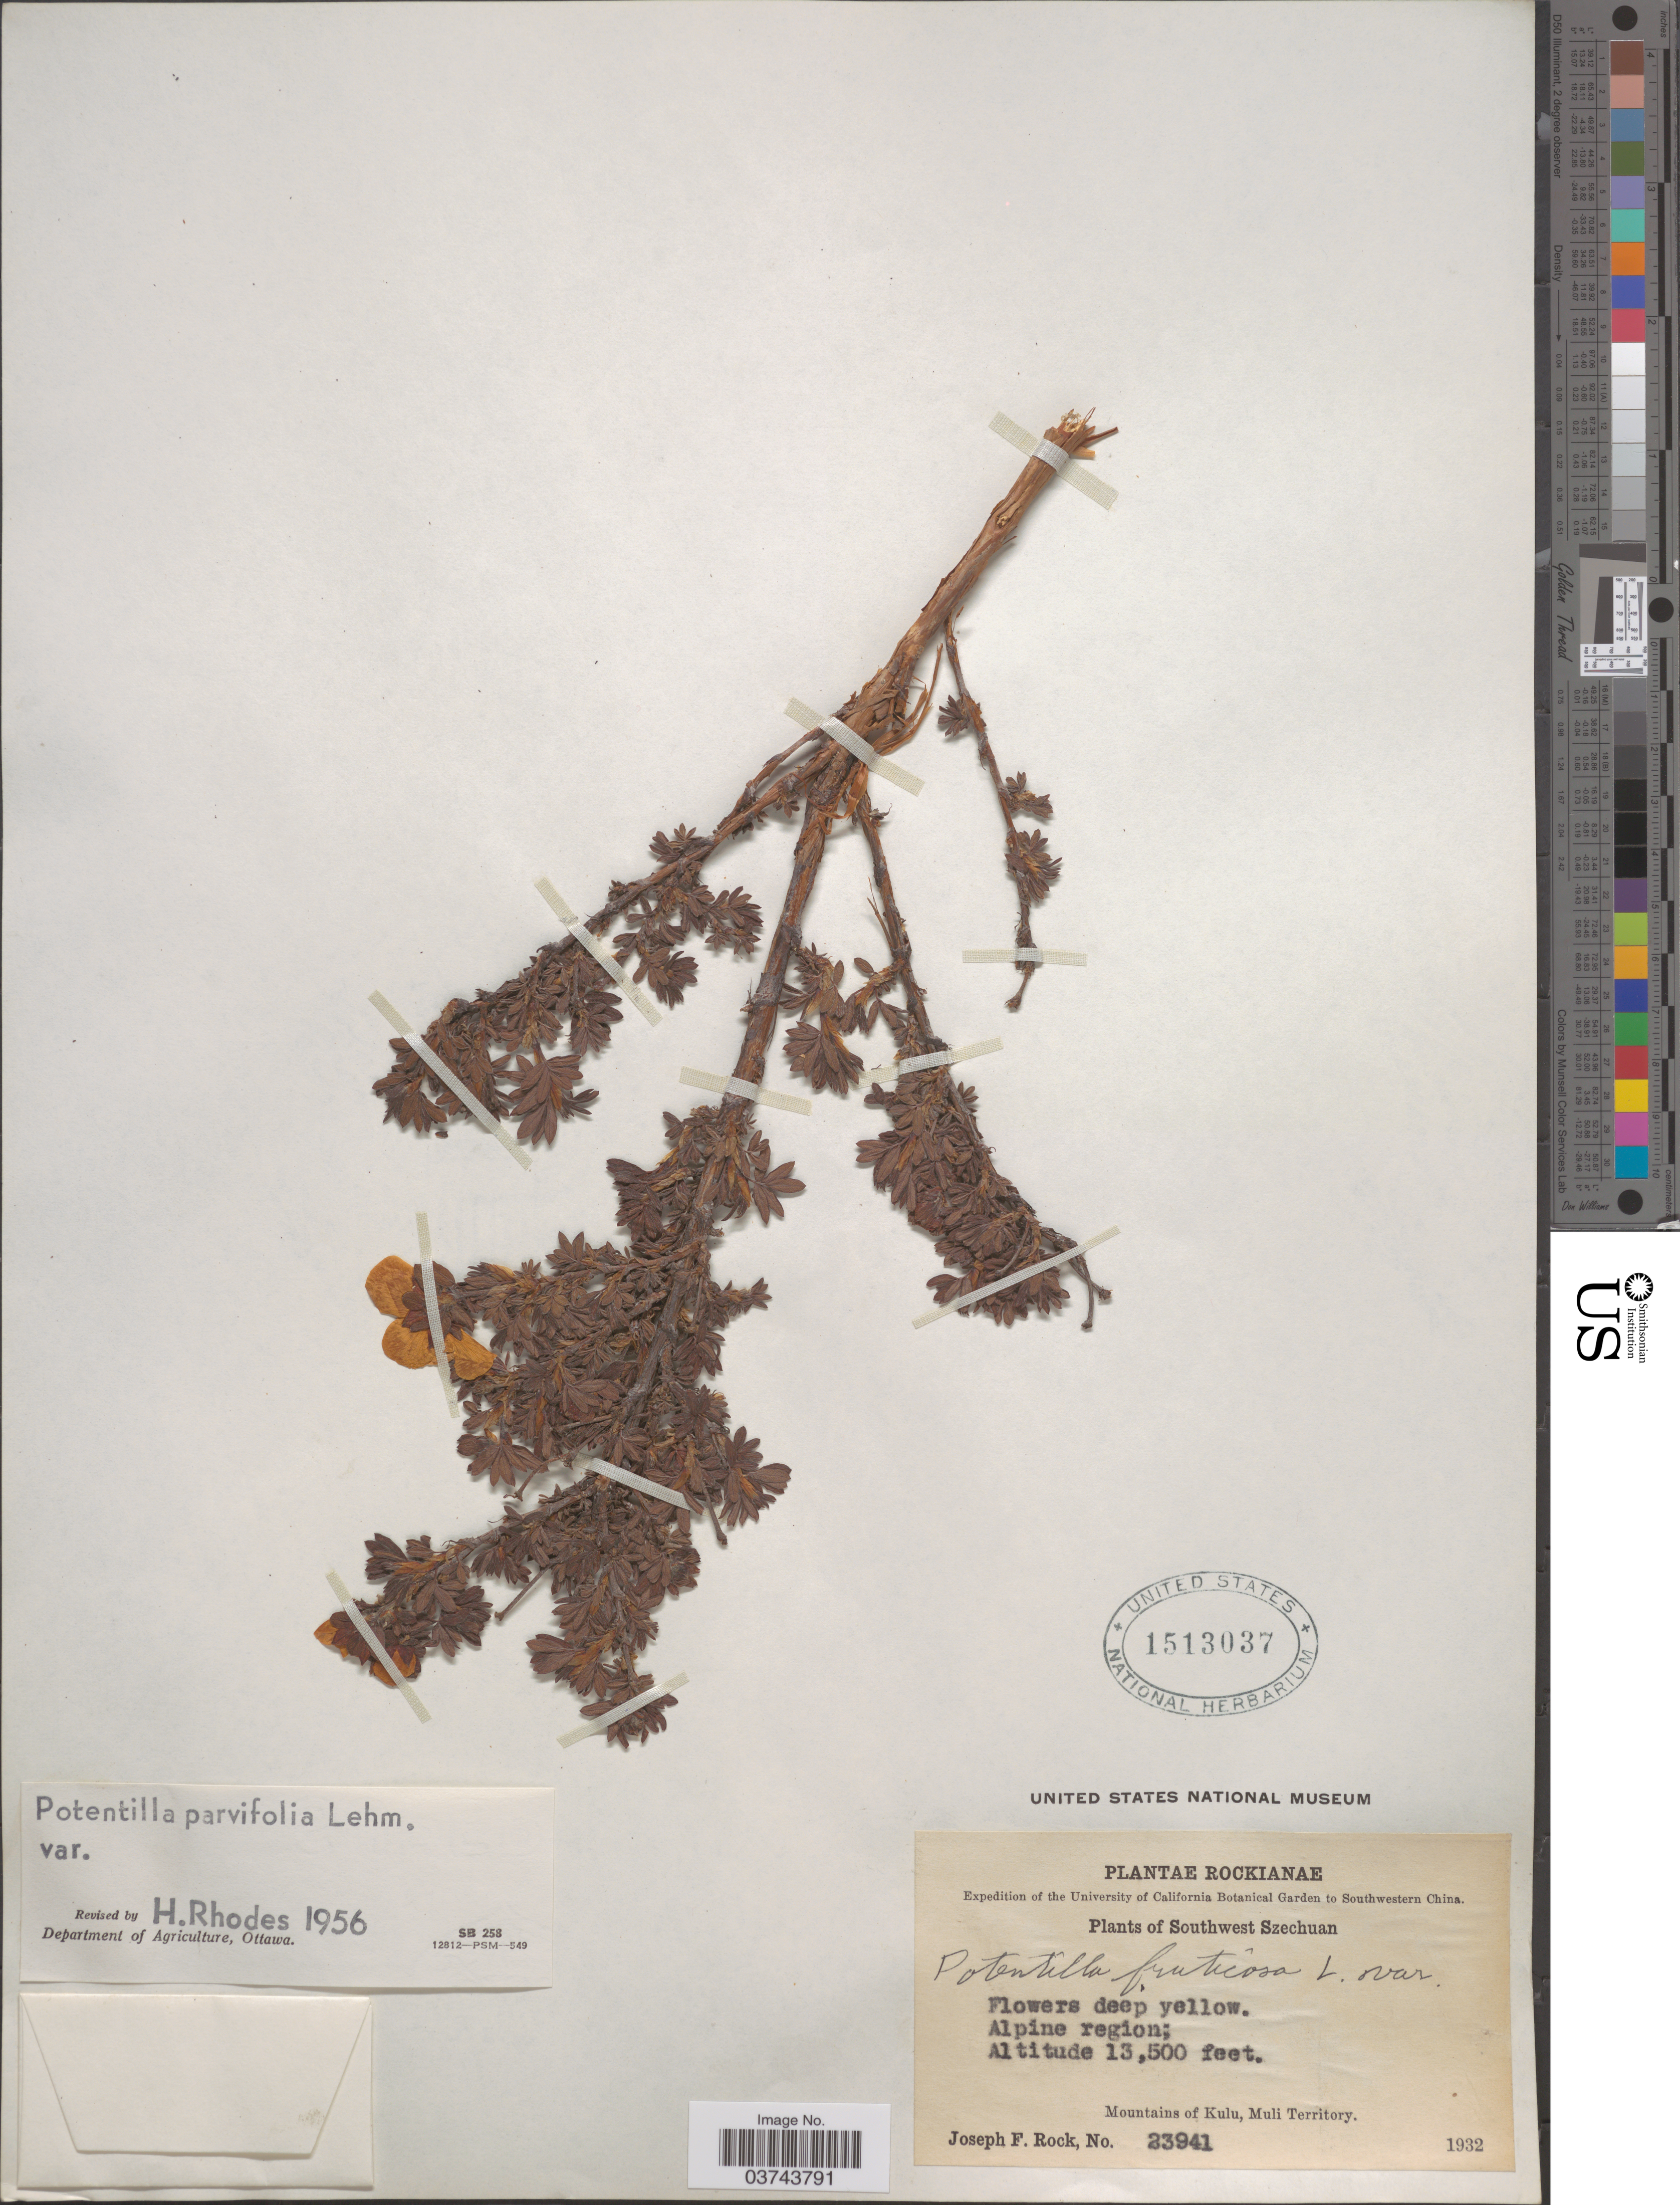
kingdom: Plantae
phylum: Tracheophyta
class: Magnoliopsida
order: Rosales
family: Rosaceae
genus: Dasiphora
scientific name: Dasiphora parvifolia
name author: (Fisch. ex Lehm.) Juz.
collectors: J. F. Rock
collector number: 23941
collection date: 1932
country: China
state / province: Sichuan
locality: Southwest Szechuan. Alpine region. Mountains of Kulu, Muli Territory.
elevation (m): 4115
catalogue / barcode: US 1513037